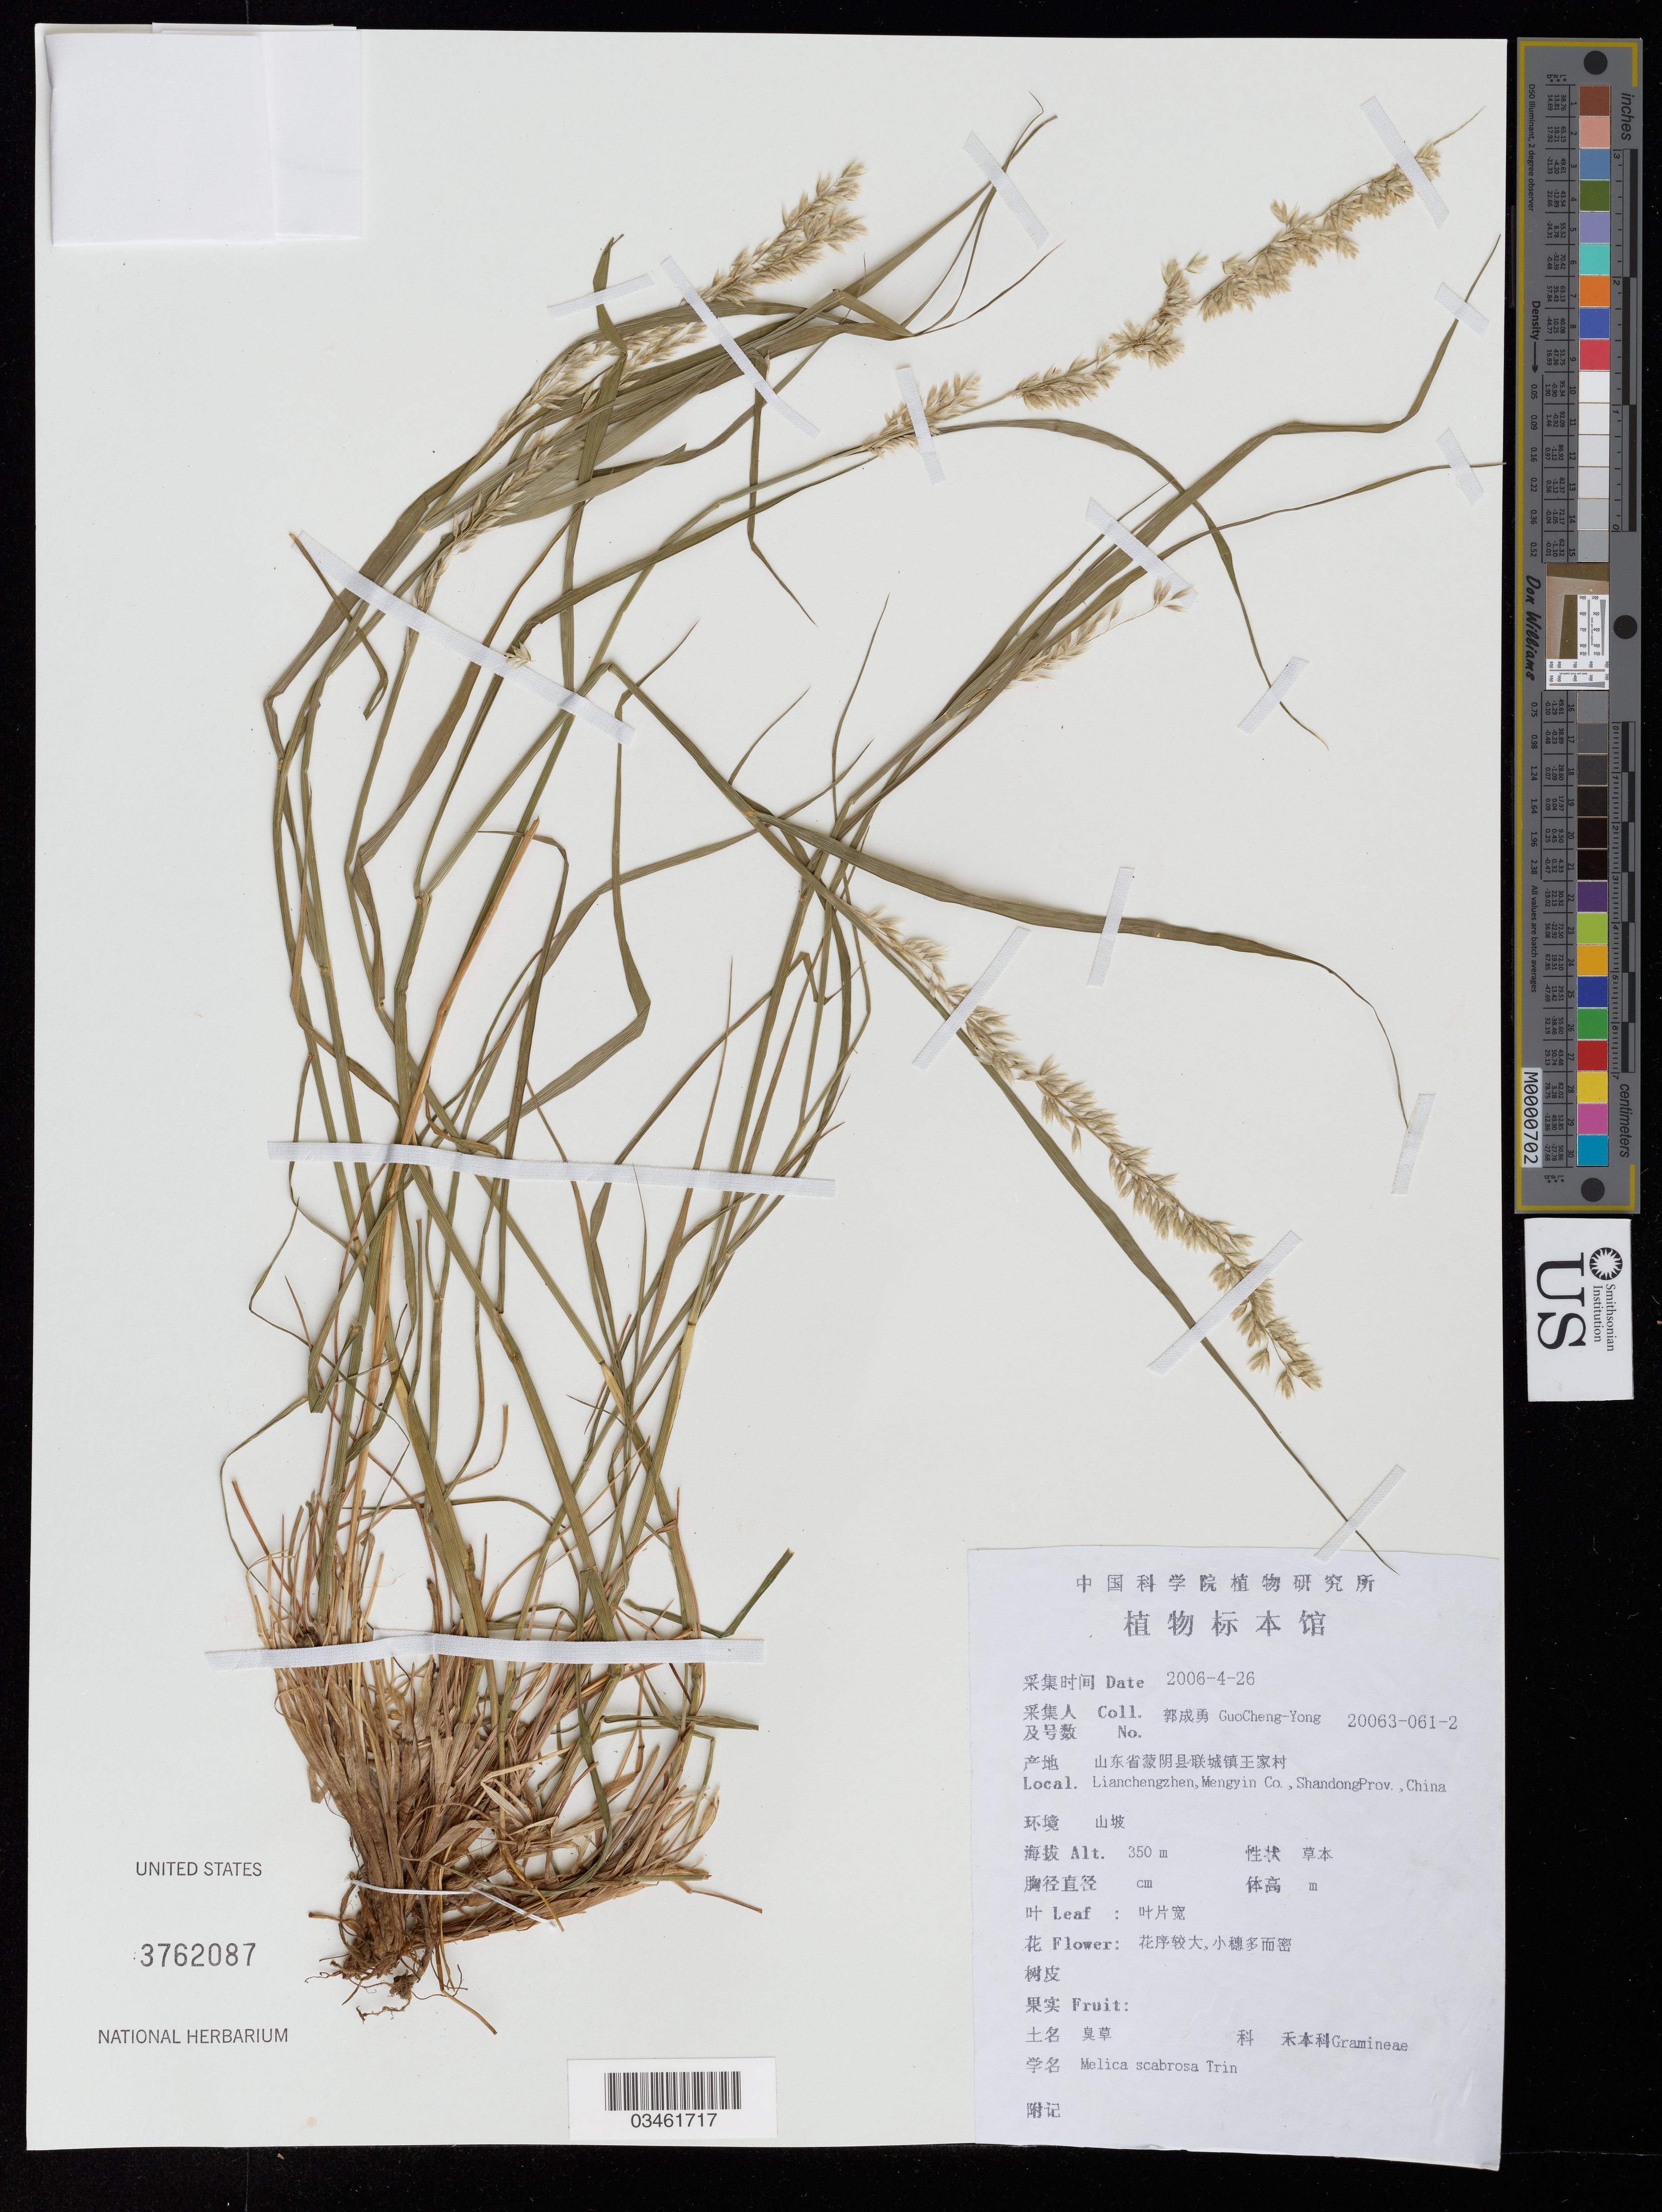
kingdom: Plantae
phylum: Tracheophyta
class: Liliopsida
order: Poales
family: Poaceae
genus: Melica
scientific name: Melica scabrosa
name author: Trin.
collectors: Guo cheng-yong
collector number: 20063-061-2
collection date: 2006-04-26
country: China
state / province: Shandong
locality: Lianchengzhen, Mengyin Co.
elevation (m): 350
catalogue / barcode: US 3762087